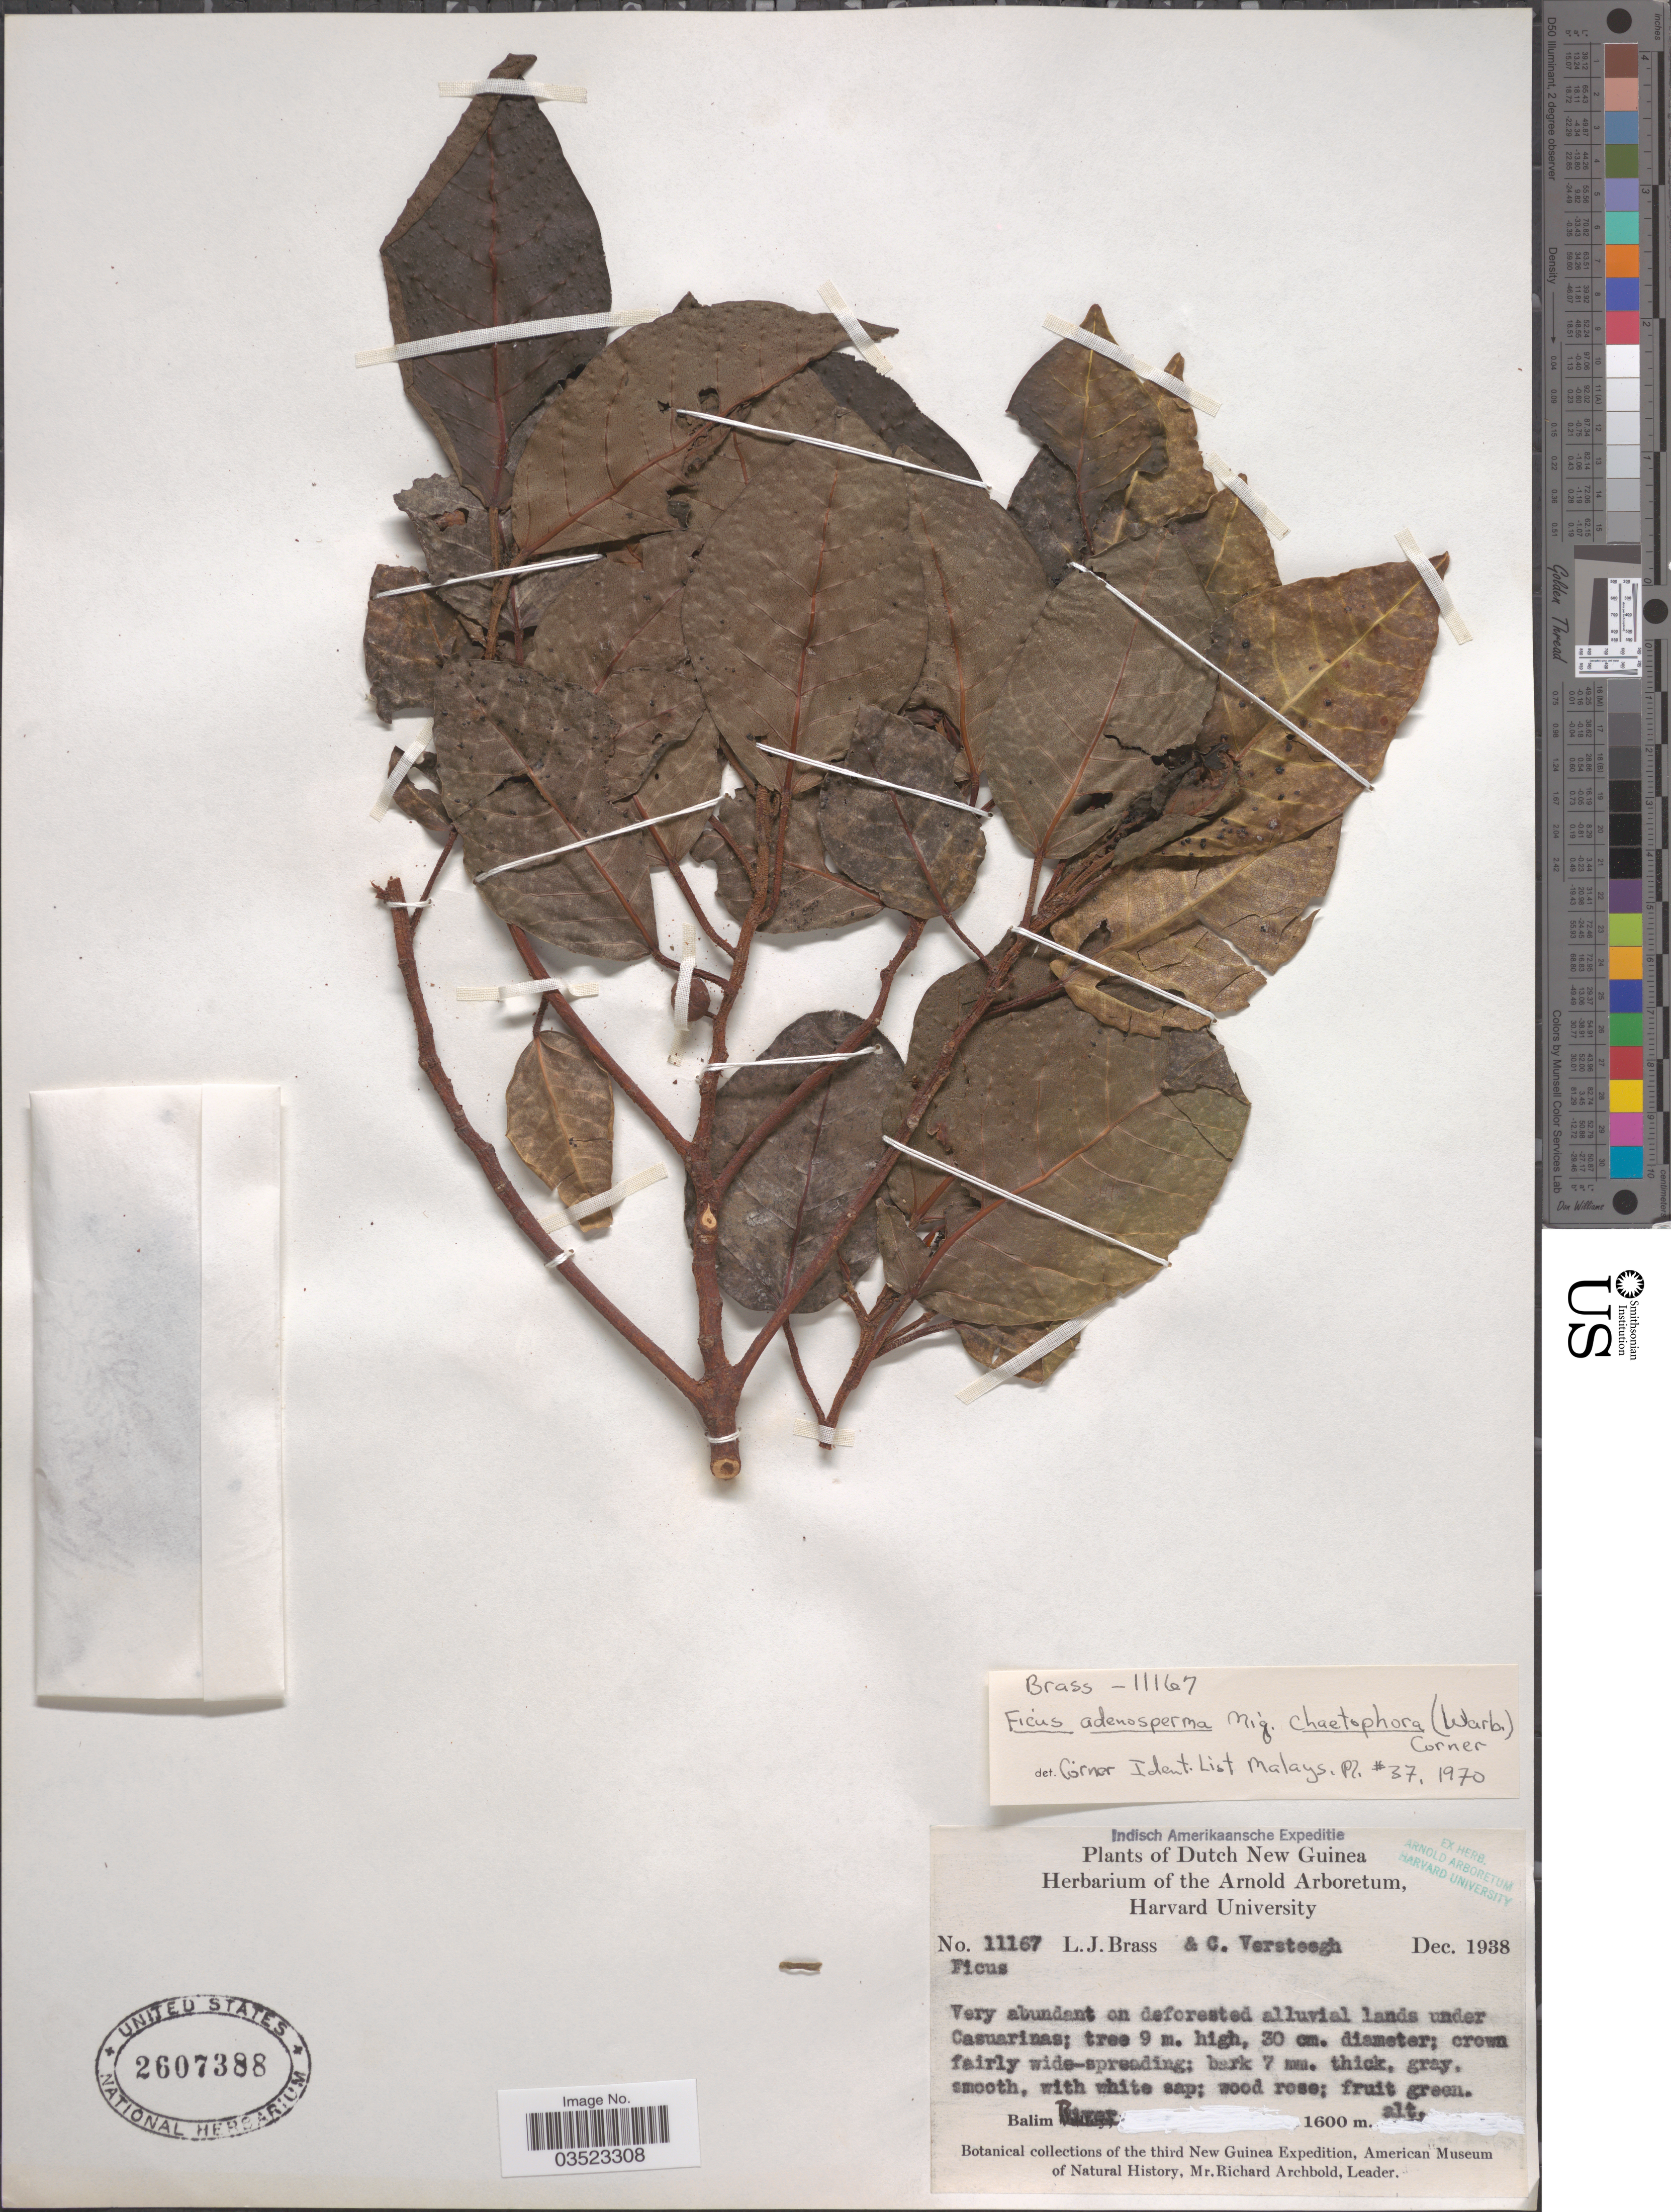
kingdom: Plantae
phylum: Tracheophyta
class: Magnoliopsida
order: Rosales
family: Moraceae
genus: Ficus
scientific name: Ficus adenosperma var. chaetophora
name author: (Warb.) Corner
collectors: L. J. Brass & C. Versteegh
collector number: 11167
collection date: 1938-12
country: Indonesia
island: New Guinea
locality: Indisch Amerikaansche Expeditie. Dutch New Guinea. Balim River. The third New Guinea Expedition.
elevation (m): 1600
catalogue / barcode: US 2607388